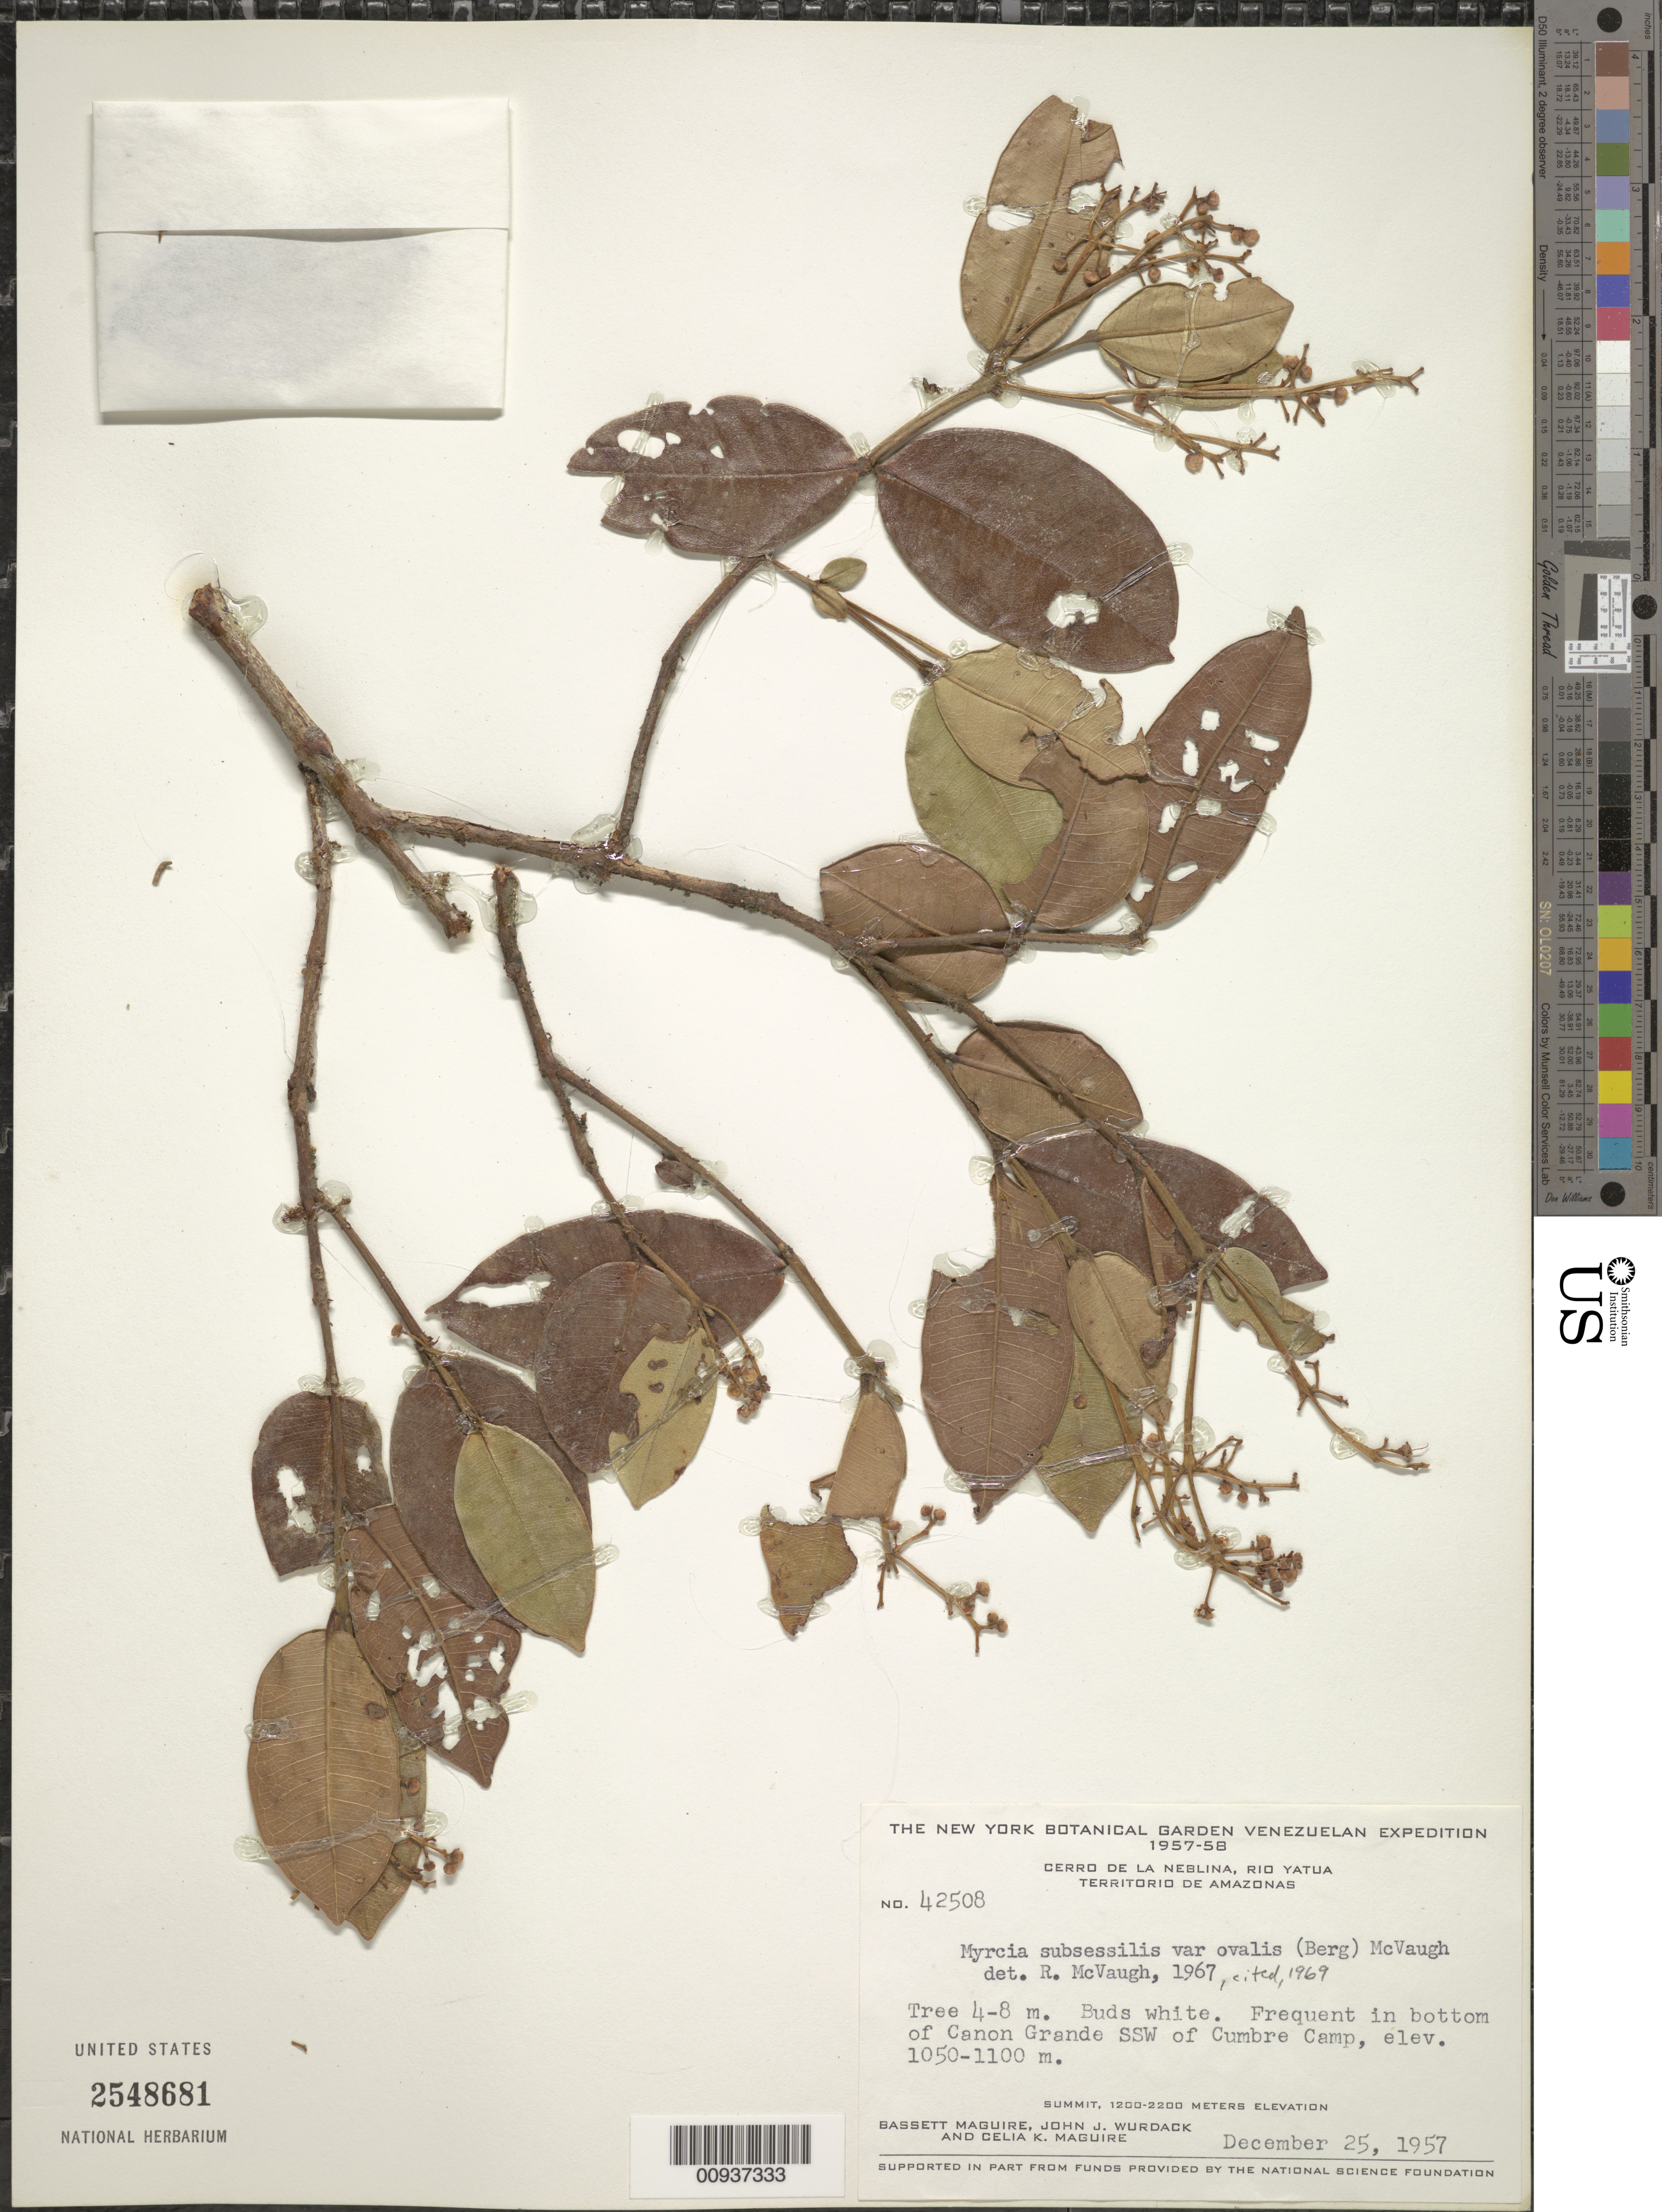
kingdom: Plantae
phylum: Tracheophyta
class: Magnoliopsida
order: Myrtales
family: Myrtaceae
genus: Myrcia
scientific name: Myrcia subsessilis var. ovalis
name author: (O. Berg) McVaugh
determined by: McVaugh, R.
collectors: B. Maguire, J. J. Wurdack & C. K. Maguire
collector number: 42508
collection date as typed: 25-Dec-57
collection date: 1957-12-25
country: Venezuela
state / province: Amazonas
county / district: Río Negro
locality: Cerro de la Neblina, Río Yatua, Caño Grande, SSW of Cumbre Camp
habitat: Along bottom of canon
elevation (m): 1050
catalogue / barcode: US 2548681